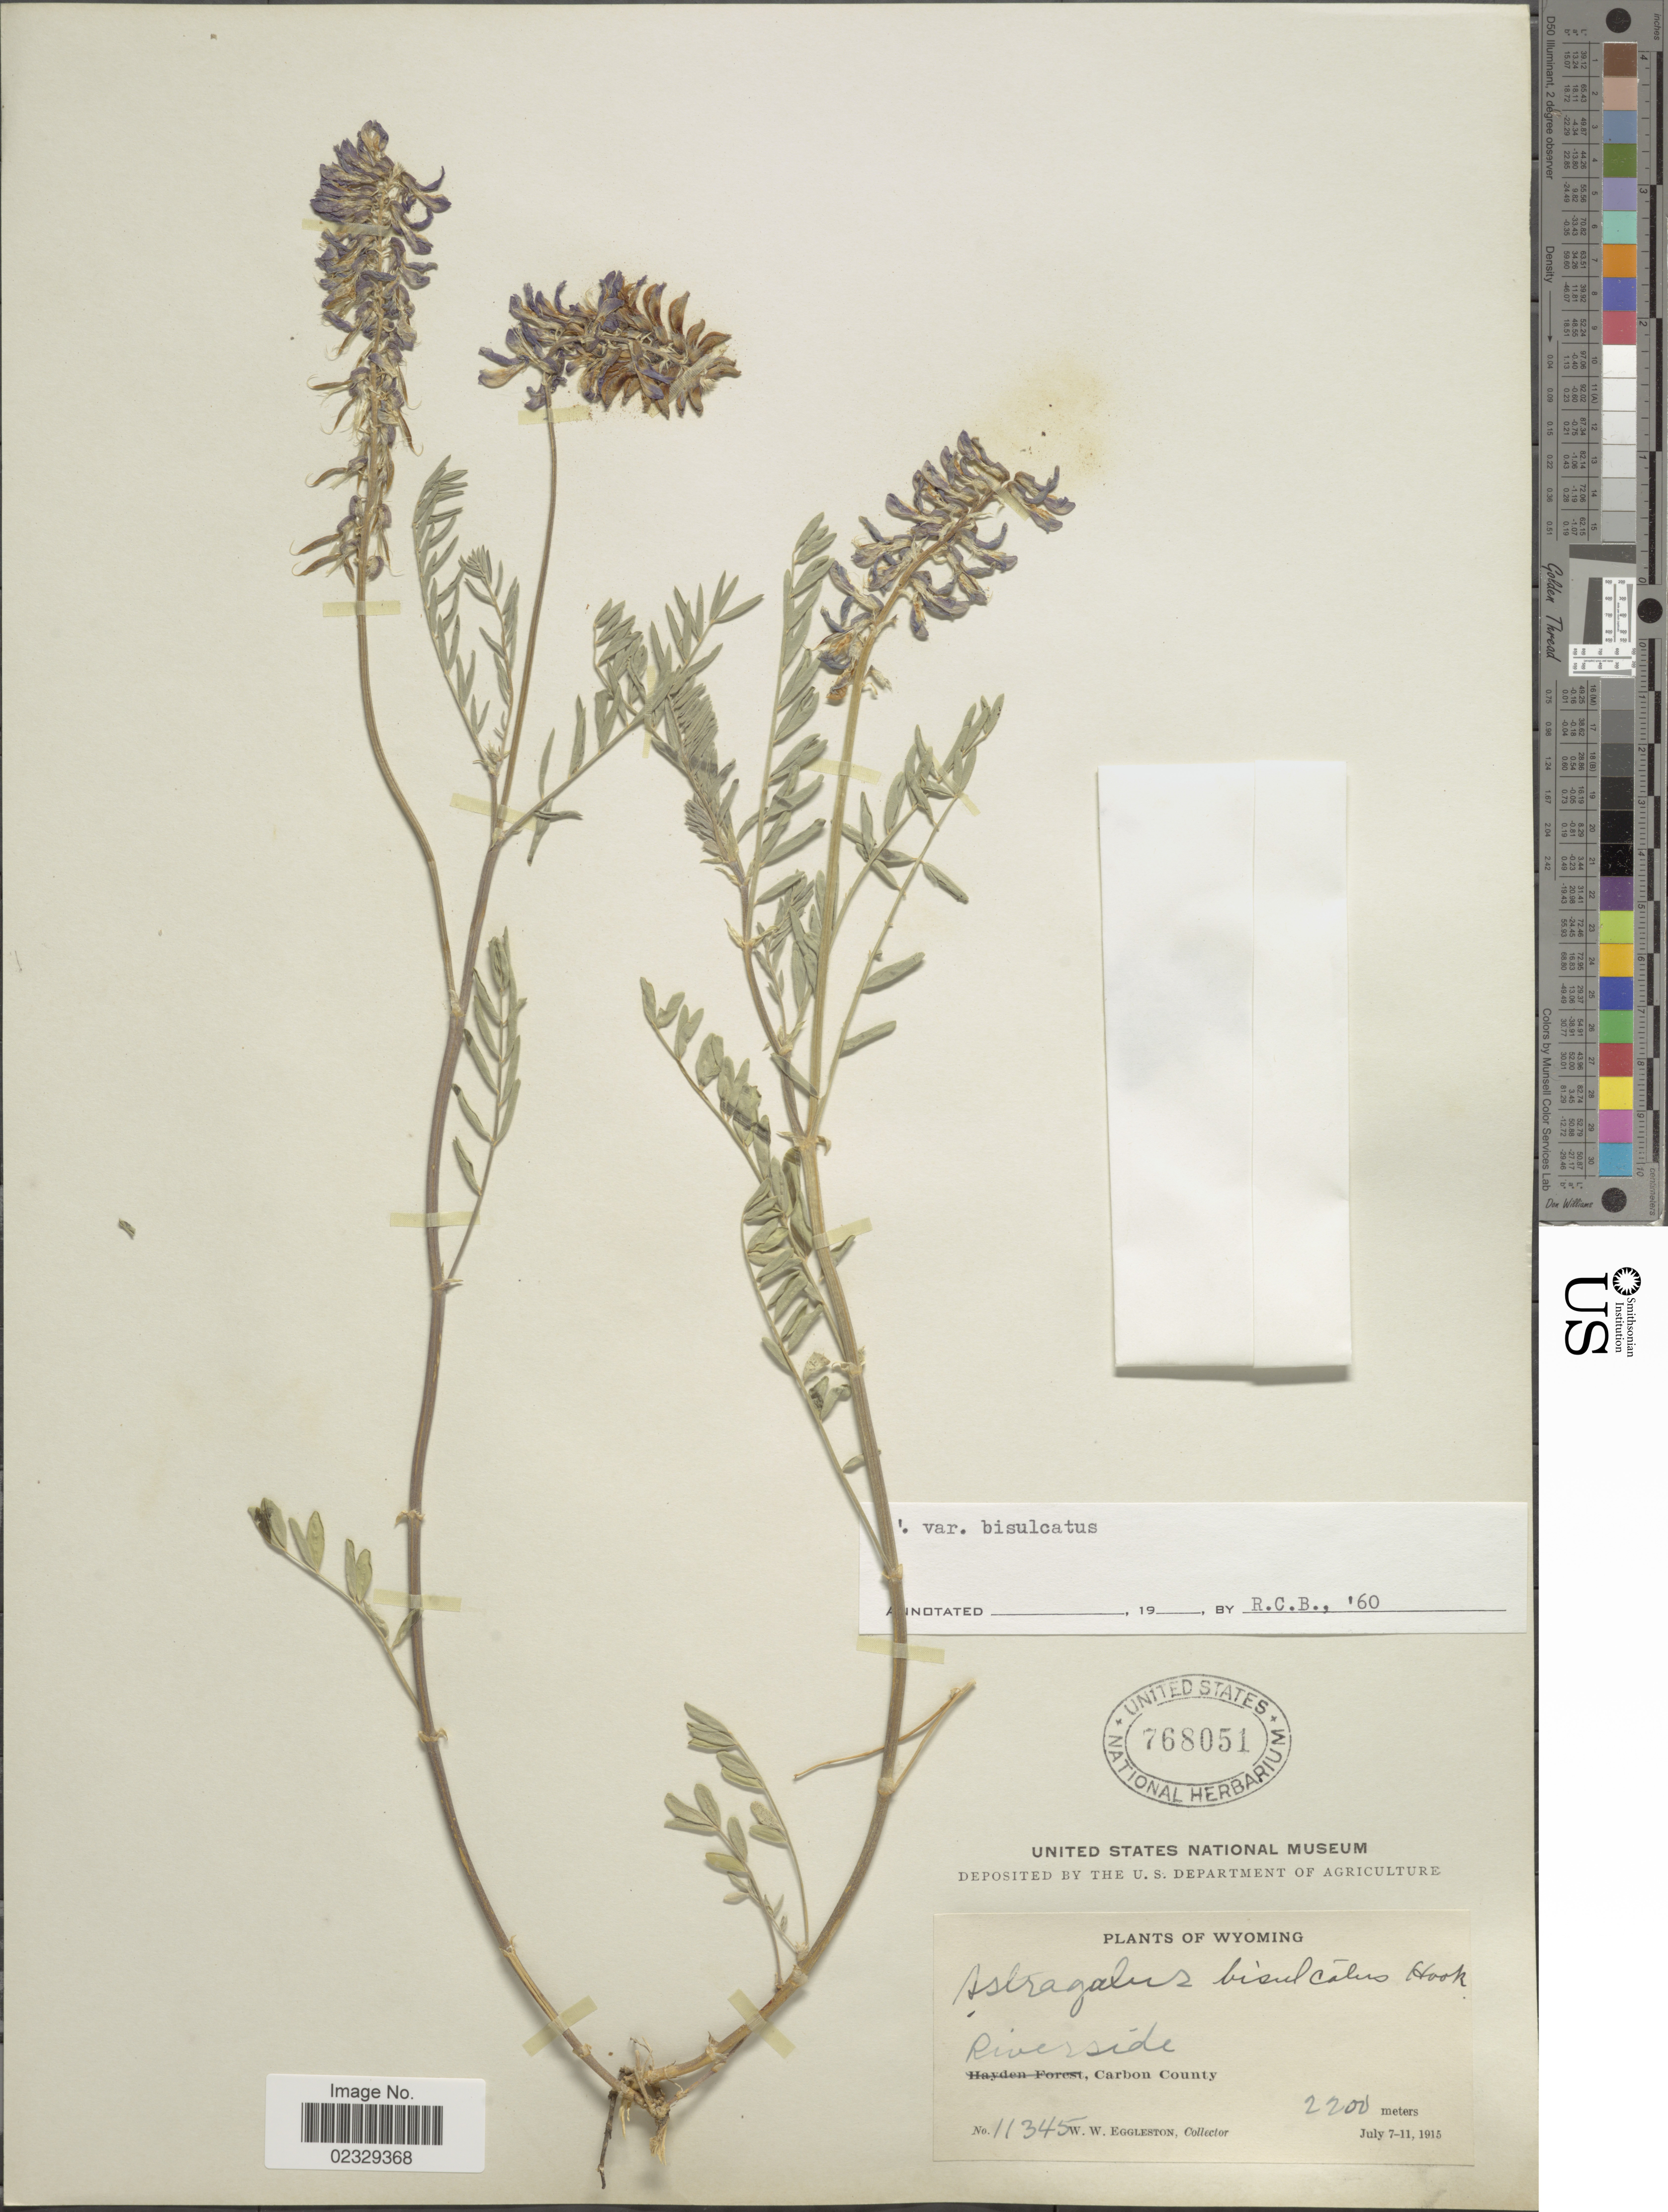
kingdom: Plantae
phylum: Tracheophyta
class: Magnoliopsida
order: Fabales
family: Fabaceae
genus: Astragalus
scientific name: Astragalus bisulcatus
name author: (Hook.) A. Gray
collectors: W. W. Eggleston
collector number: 11345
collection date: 1915-07-07/1915-07-11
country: United States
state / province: Wyoming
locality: Riverside, Carbon County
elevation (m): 2200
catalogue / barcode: US 768051